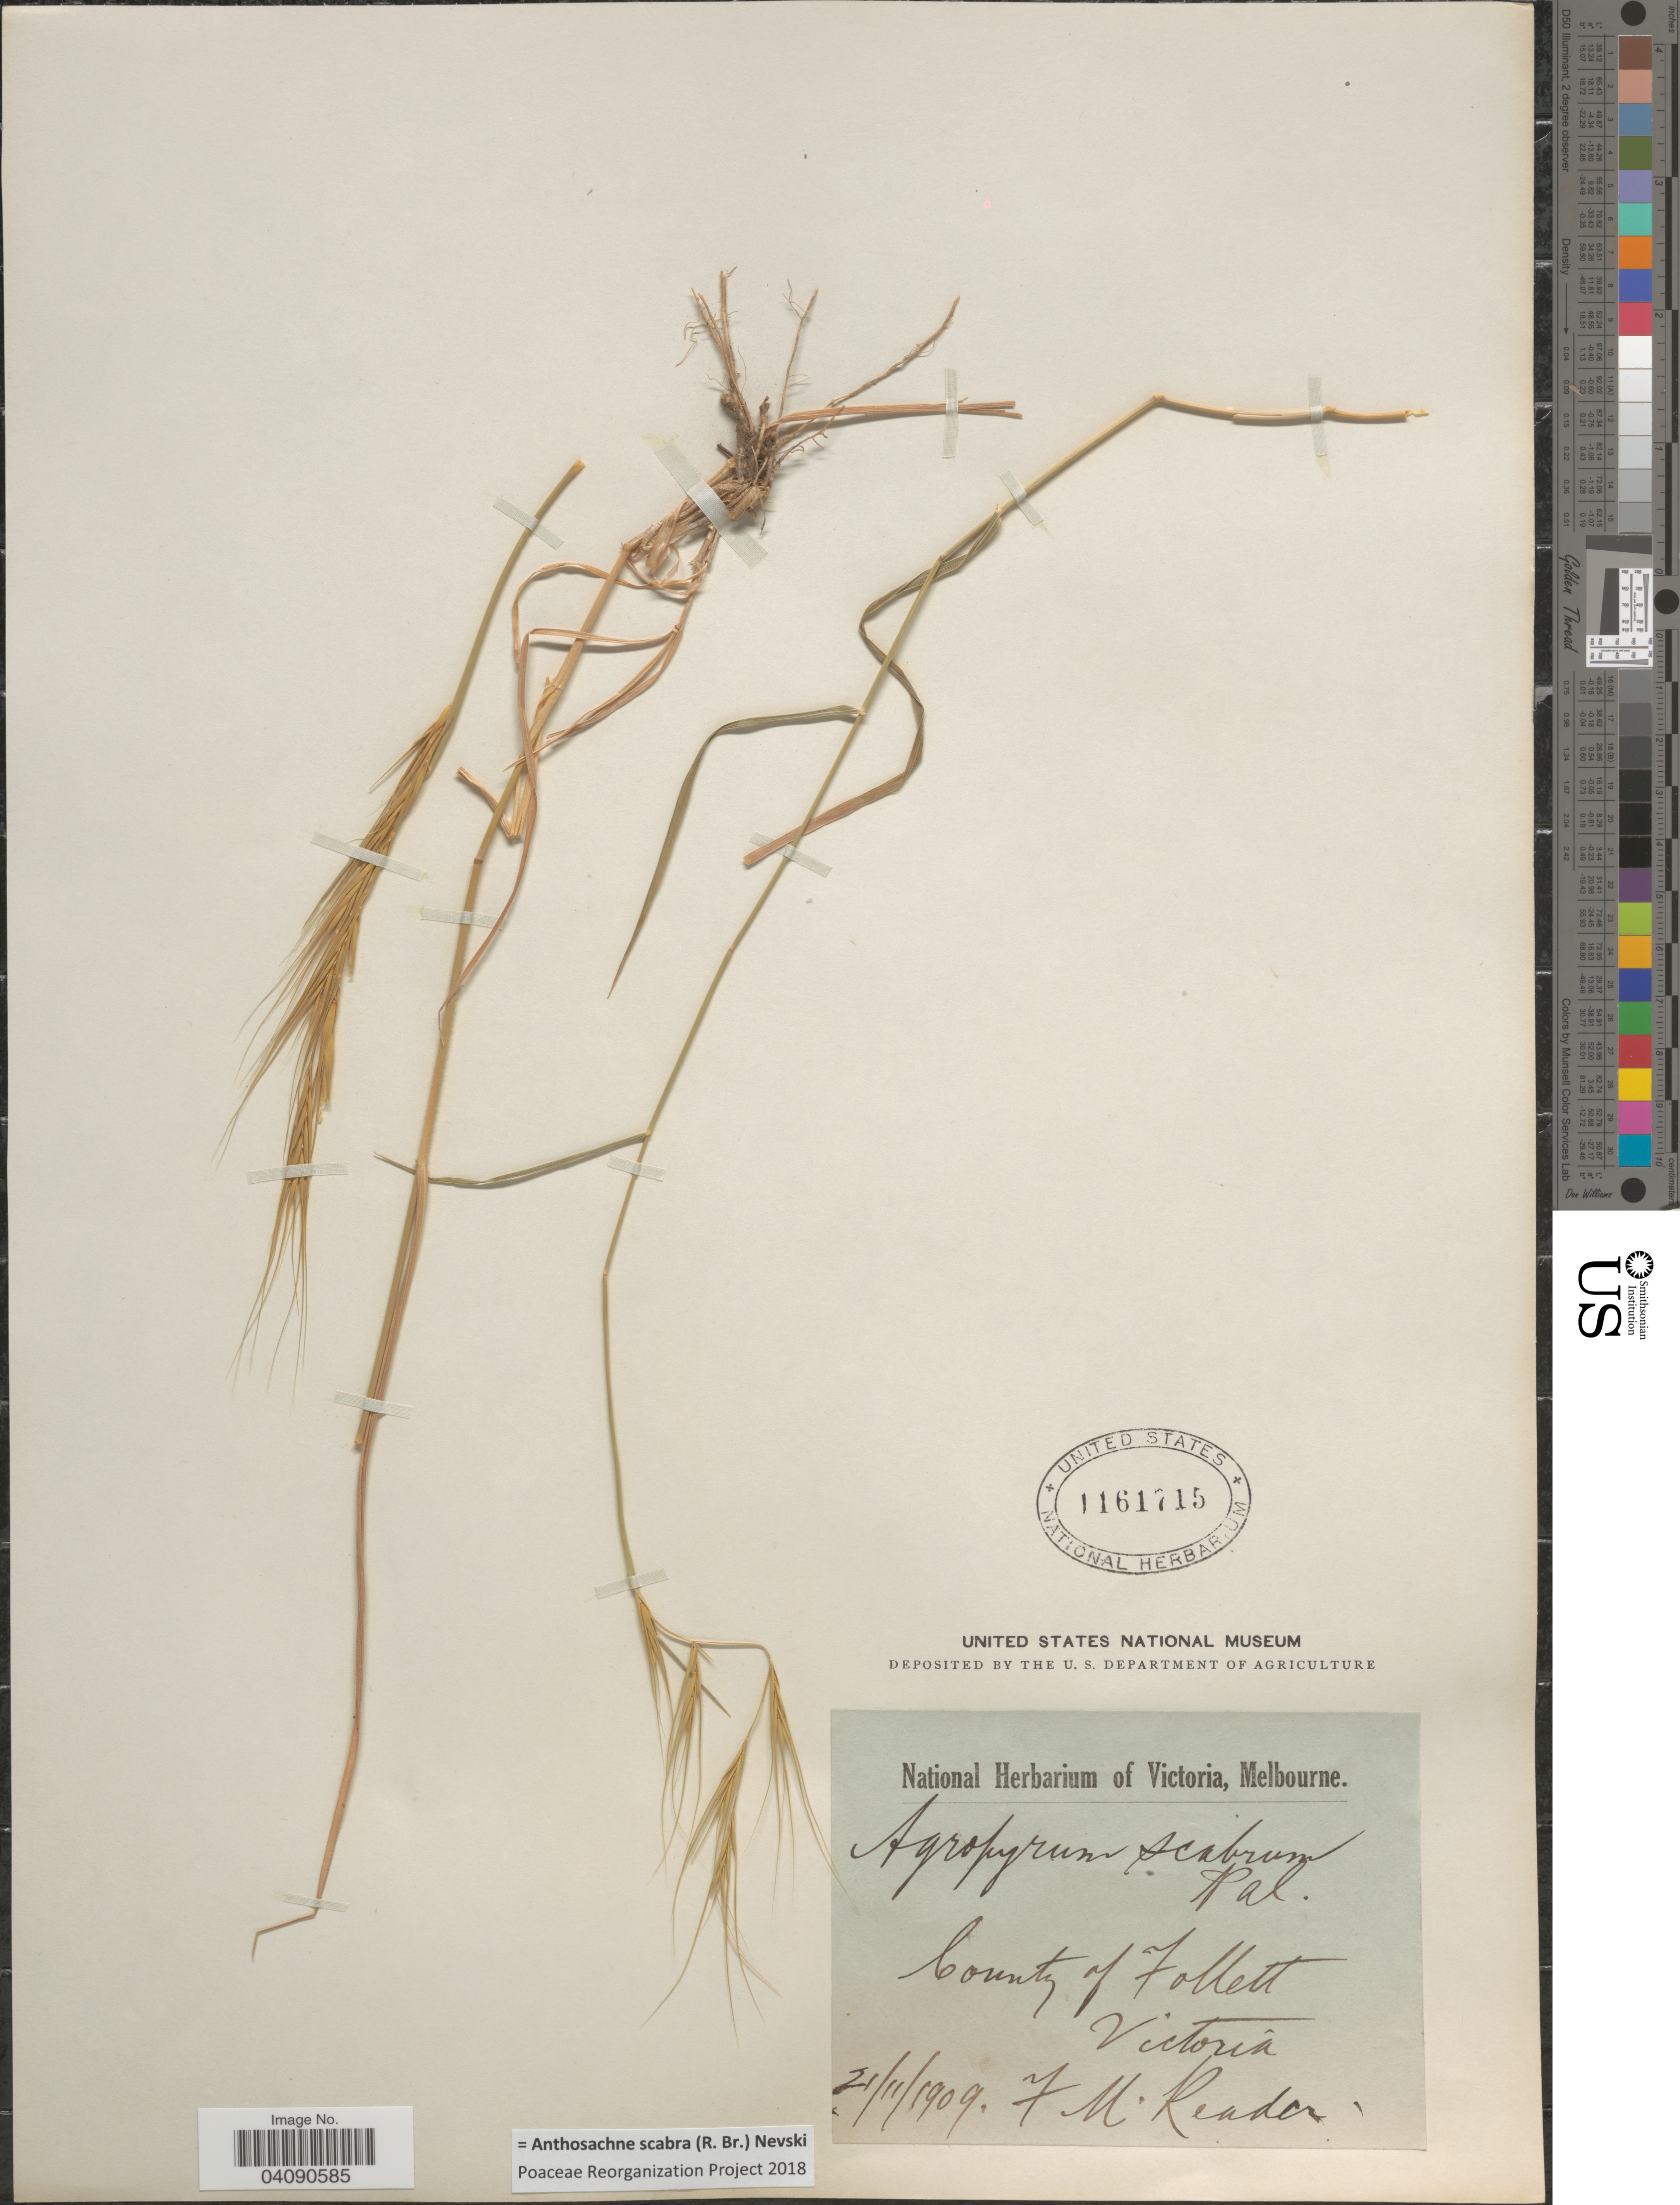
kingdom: Plantae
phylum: Tracheophyta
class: Liliopsida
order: Poales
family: Poaceae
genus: Anthosachne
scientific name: Anthosachne scabra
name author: (R. Br.) Nevski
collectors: F. Reader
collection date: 1909-11-21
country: Australia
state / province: Victoria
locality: County of Follett. Victoria.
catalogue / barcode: US 1161715